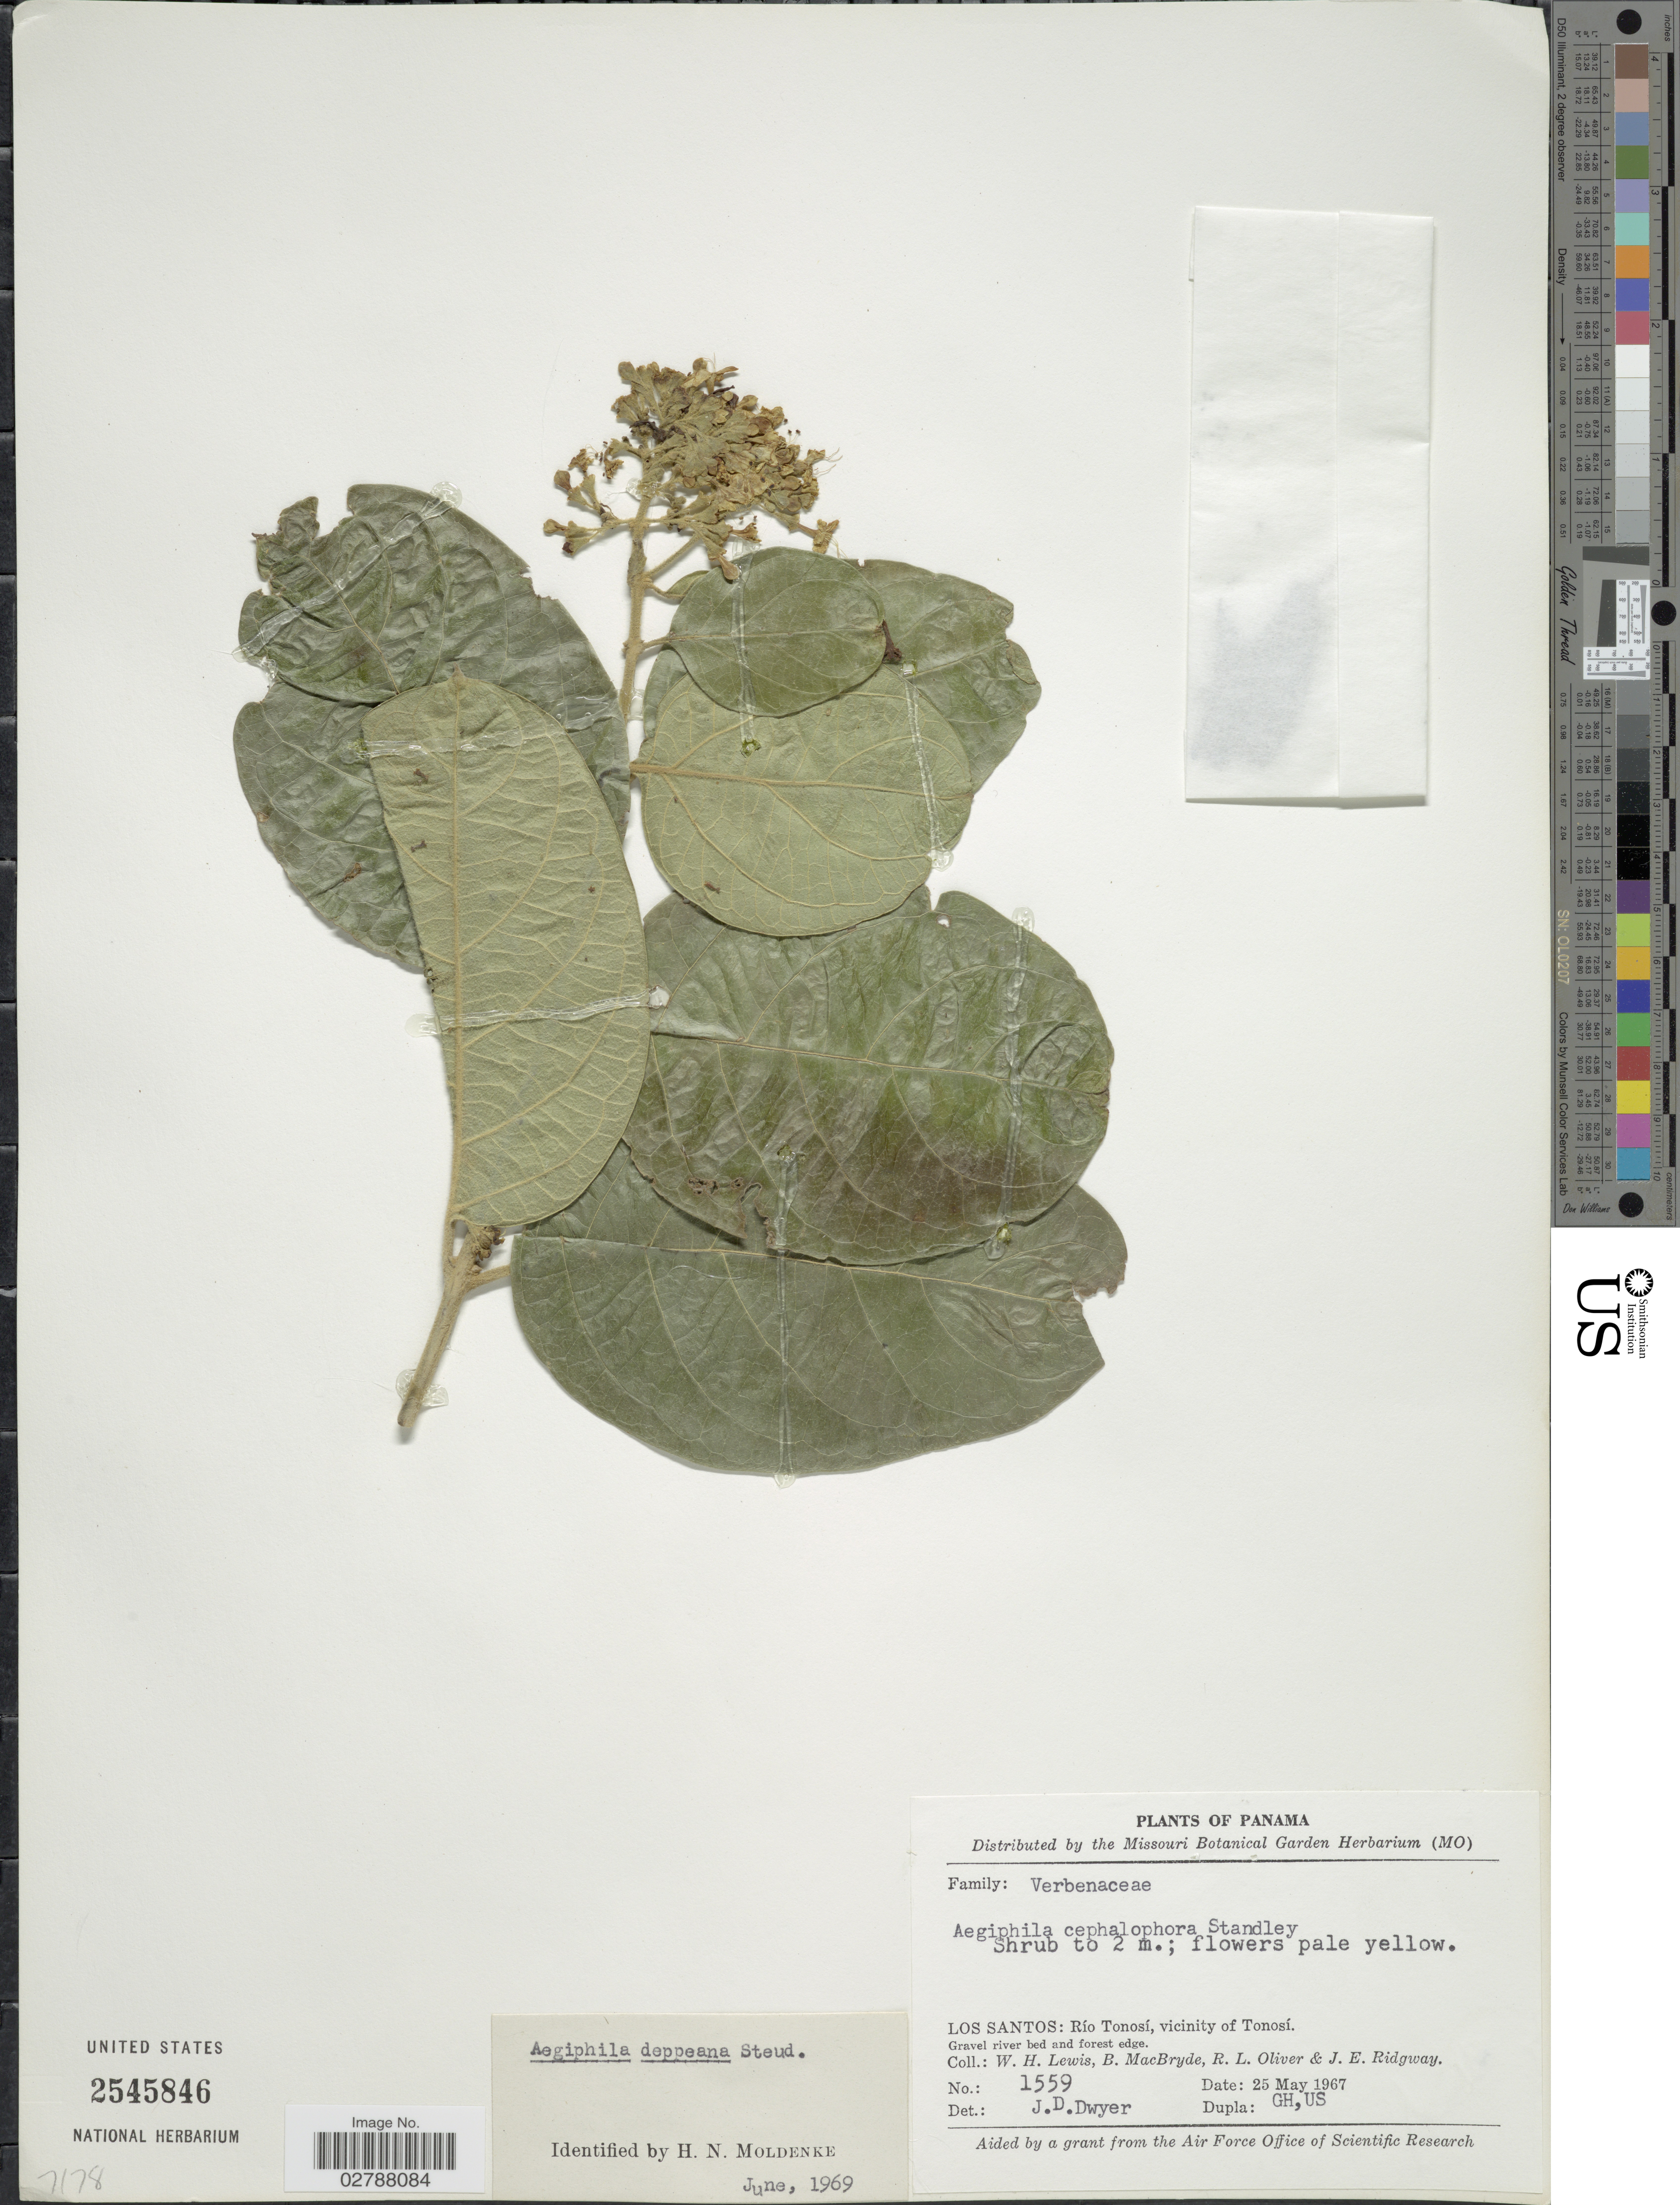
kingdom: Plantae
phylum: Tracheophyta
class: Magnoliopsida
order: Lamiales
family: Lamiaceae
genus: Aegiphila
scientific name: Aegiphila deppeana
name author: Steud.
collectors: W. H. Lewis, MacBryde, C., R. Oliver & J. Ridgway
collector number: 1559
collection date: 1967-05-25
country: Panama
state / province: Los Santos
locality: Río Tonosí, vicinity of Tonosí.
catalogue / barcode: US 2545846